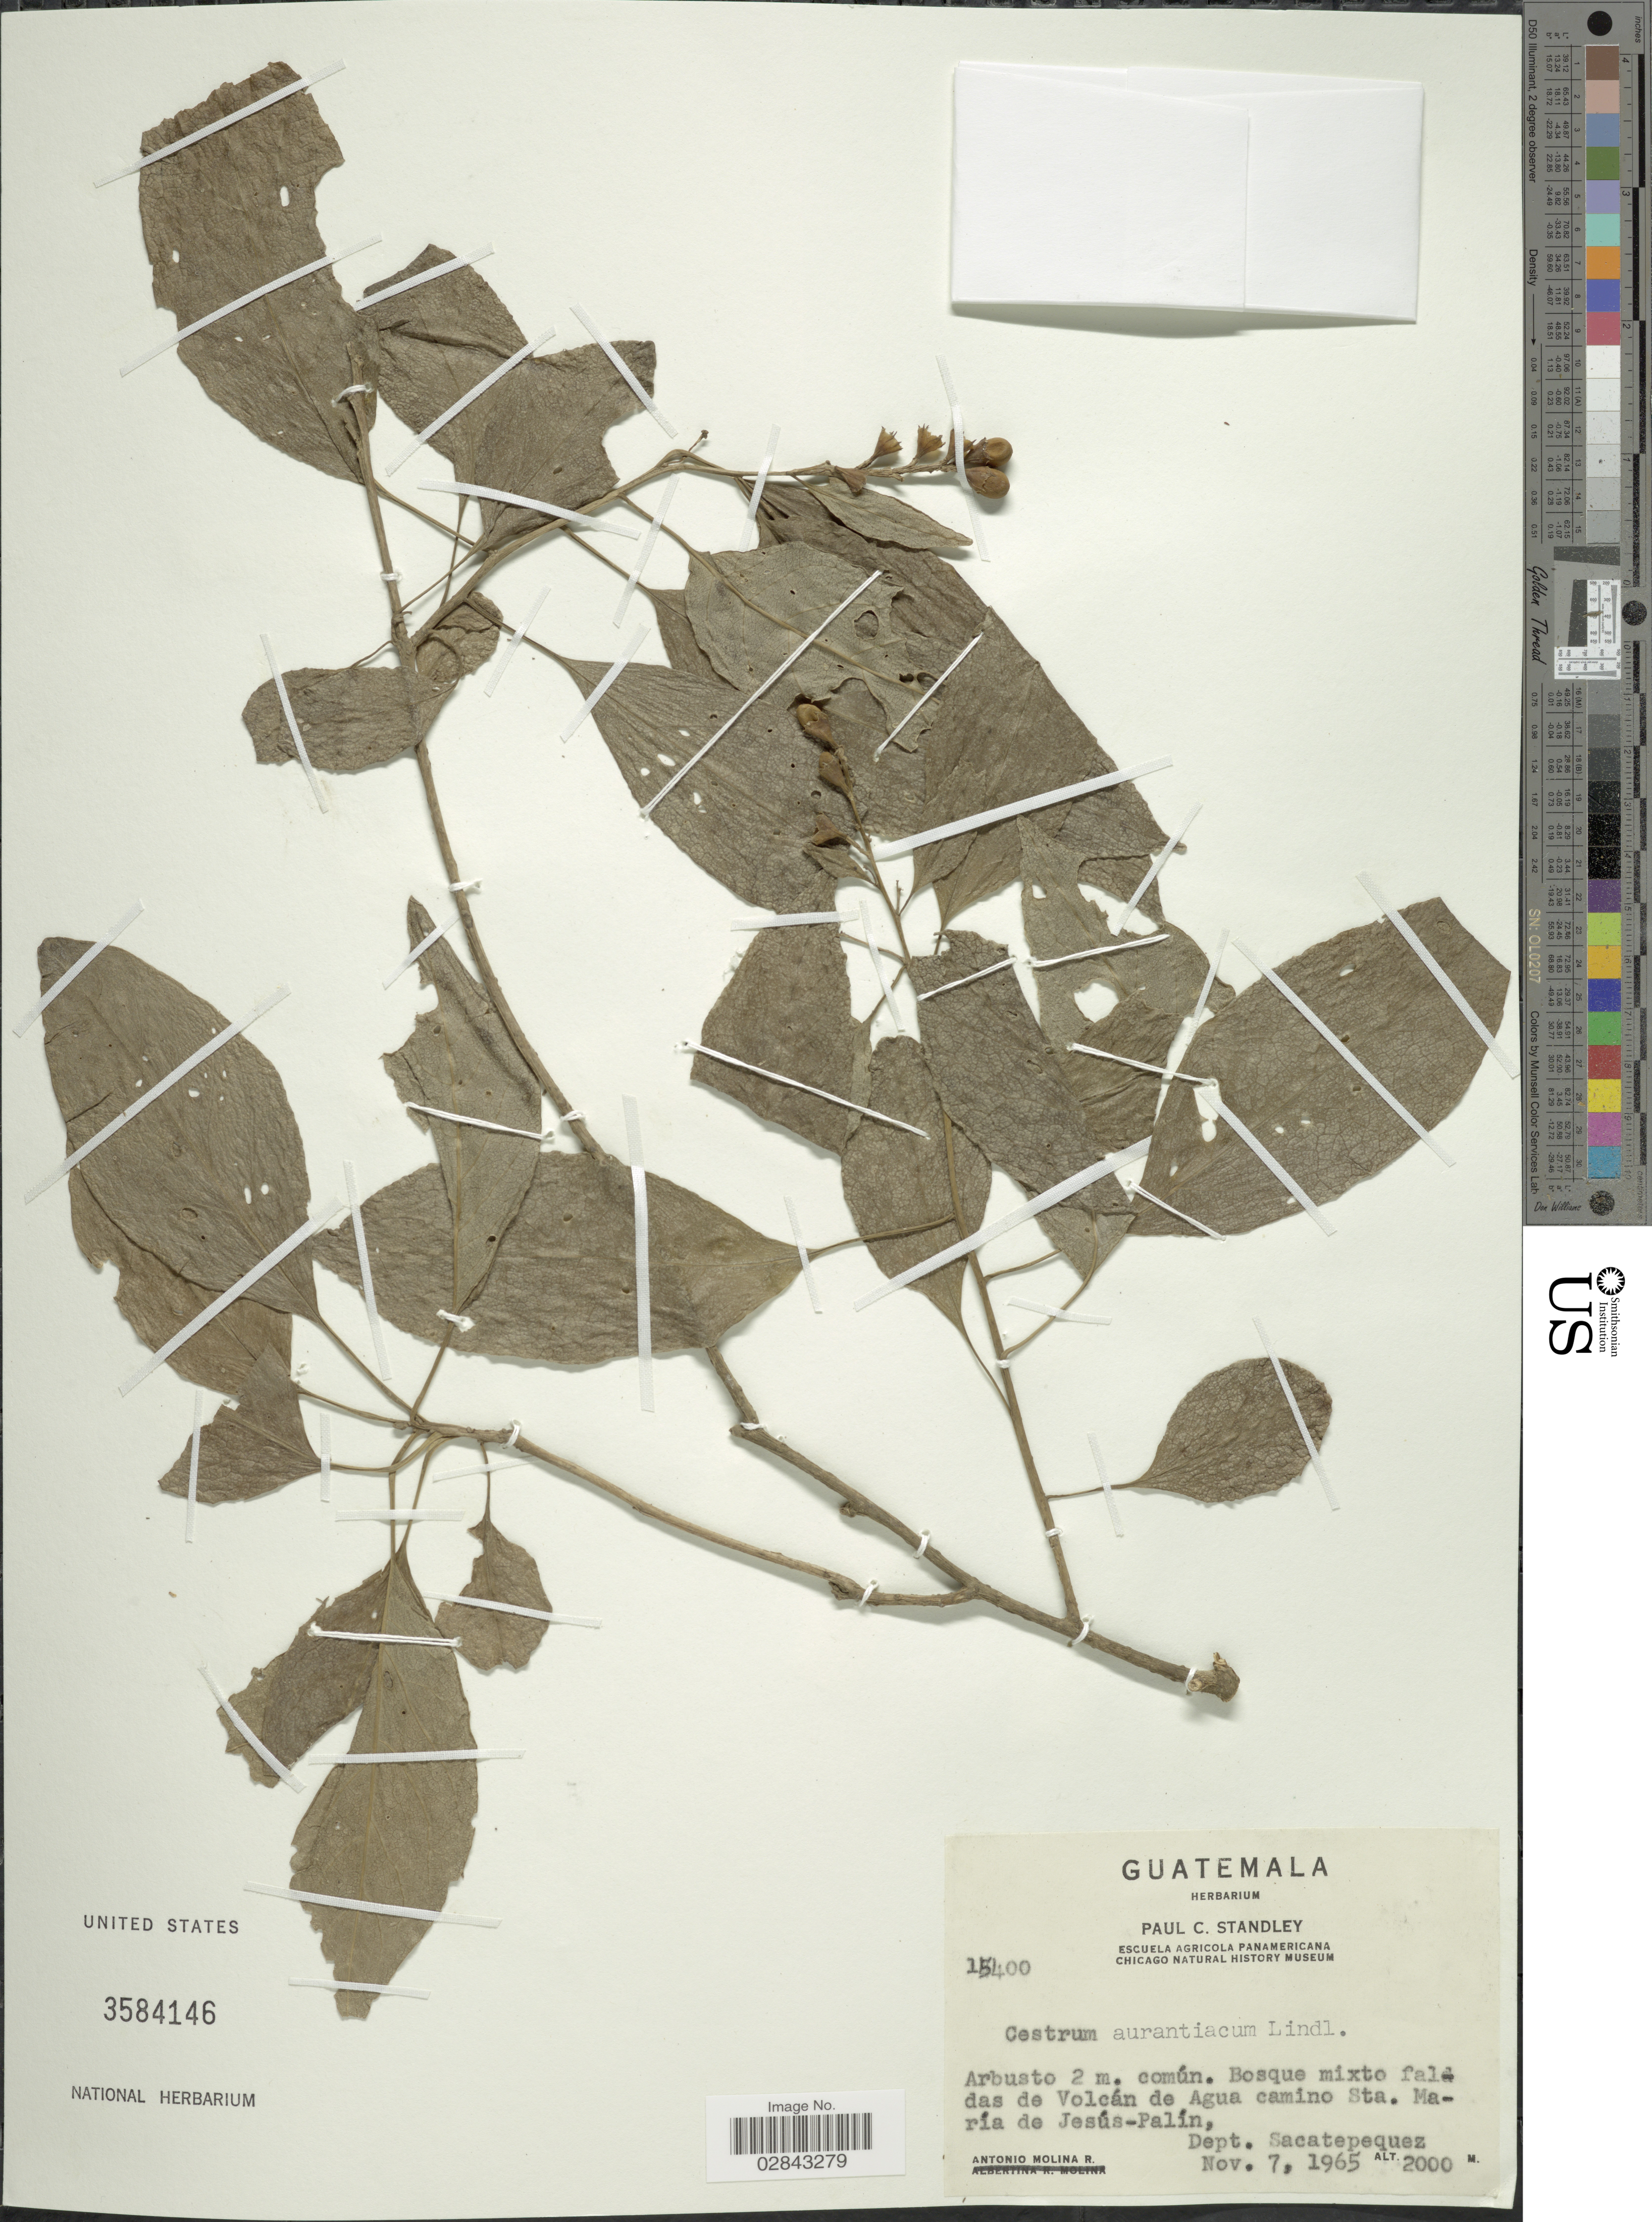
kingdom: Plantae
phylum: Tracheophyta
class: Magnoliopsida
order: Solanales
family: Solanaceae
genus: Cestrum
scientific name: Cestrum aurantiacum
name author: Lindley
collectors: A. Molina R.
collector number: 15400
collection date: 1965-11-07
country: Guatemala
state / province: Sacatepéquez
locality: Bosque mixto faldas de Volcán de Agua camino Sta. María de Jesús-Palín. Dept. Sacatepequez.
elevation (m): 2000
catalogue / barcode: US 3584146